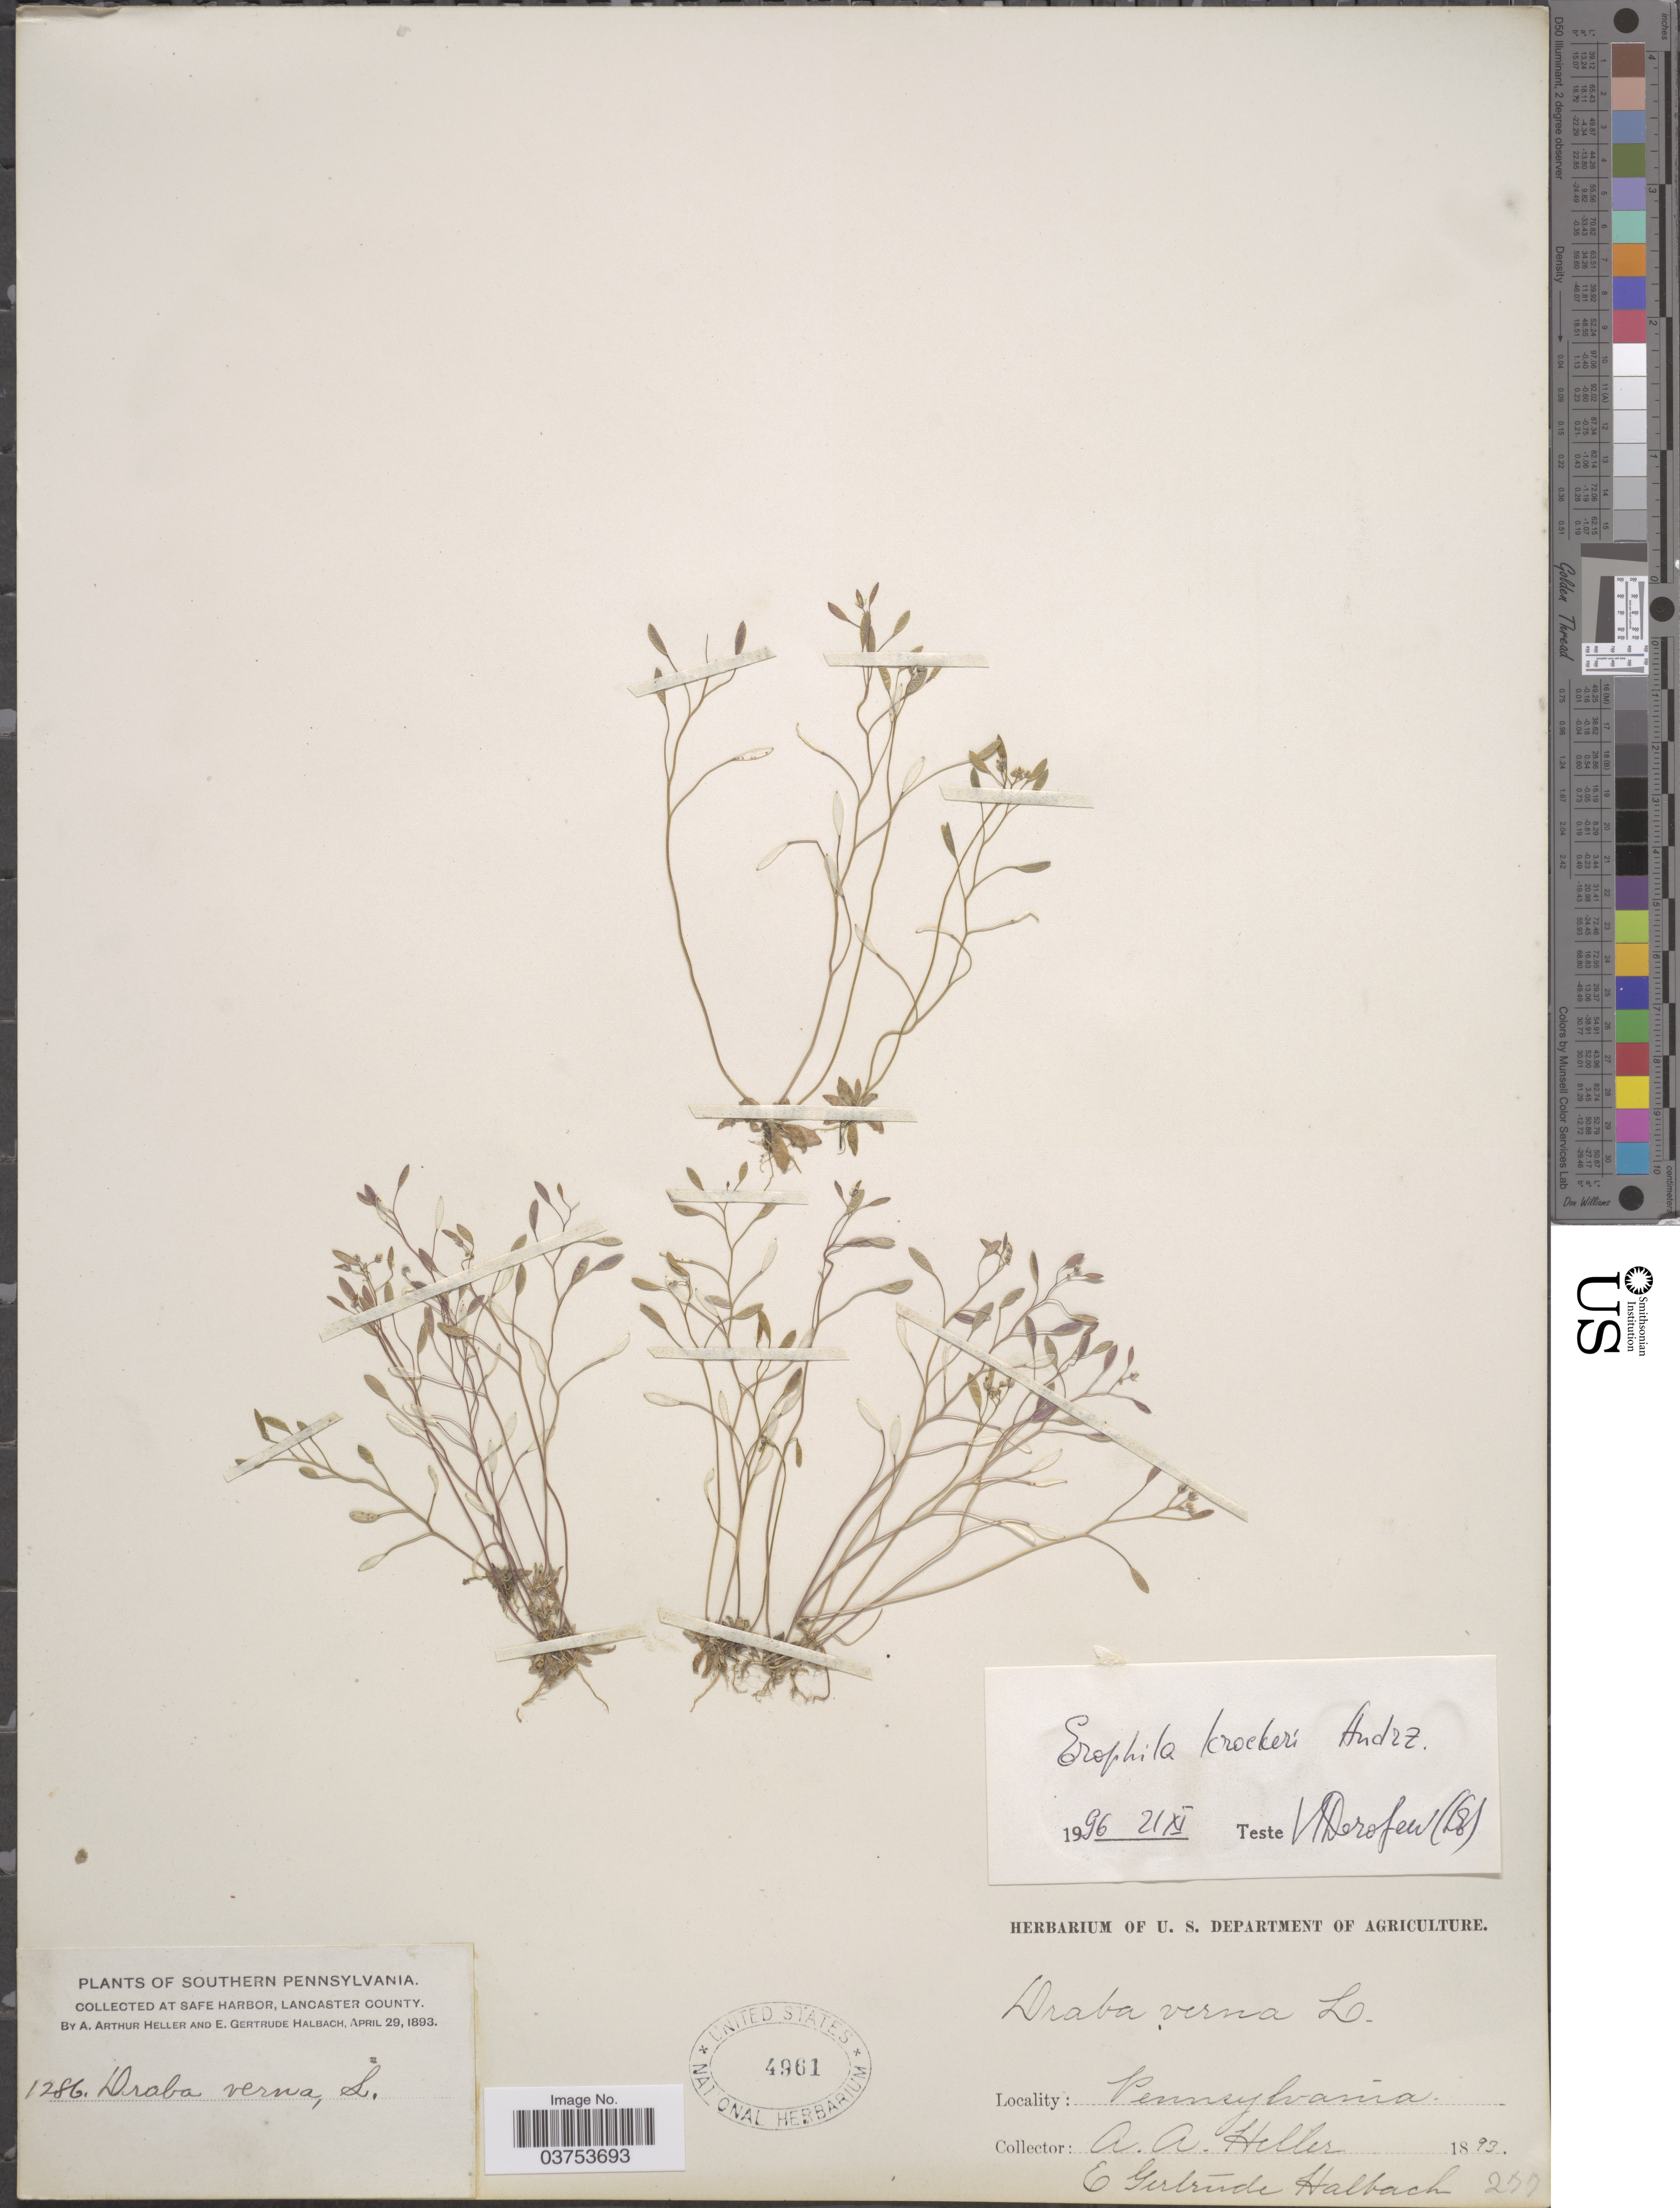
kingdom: Plantae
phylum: Tracheophyta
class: Magnoliopsida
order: Brassicales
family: Brassicaceae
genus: Erophila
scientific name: Erophila verna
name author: (L.) DC.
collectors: A. A. Heller & E. G. Halbach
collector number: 1286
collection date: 1893-04-29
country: United States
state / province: Pennsylvania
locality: Southern Pennsylvania. Safe Harbor, Lancaster County.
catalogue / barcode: US 4961